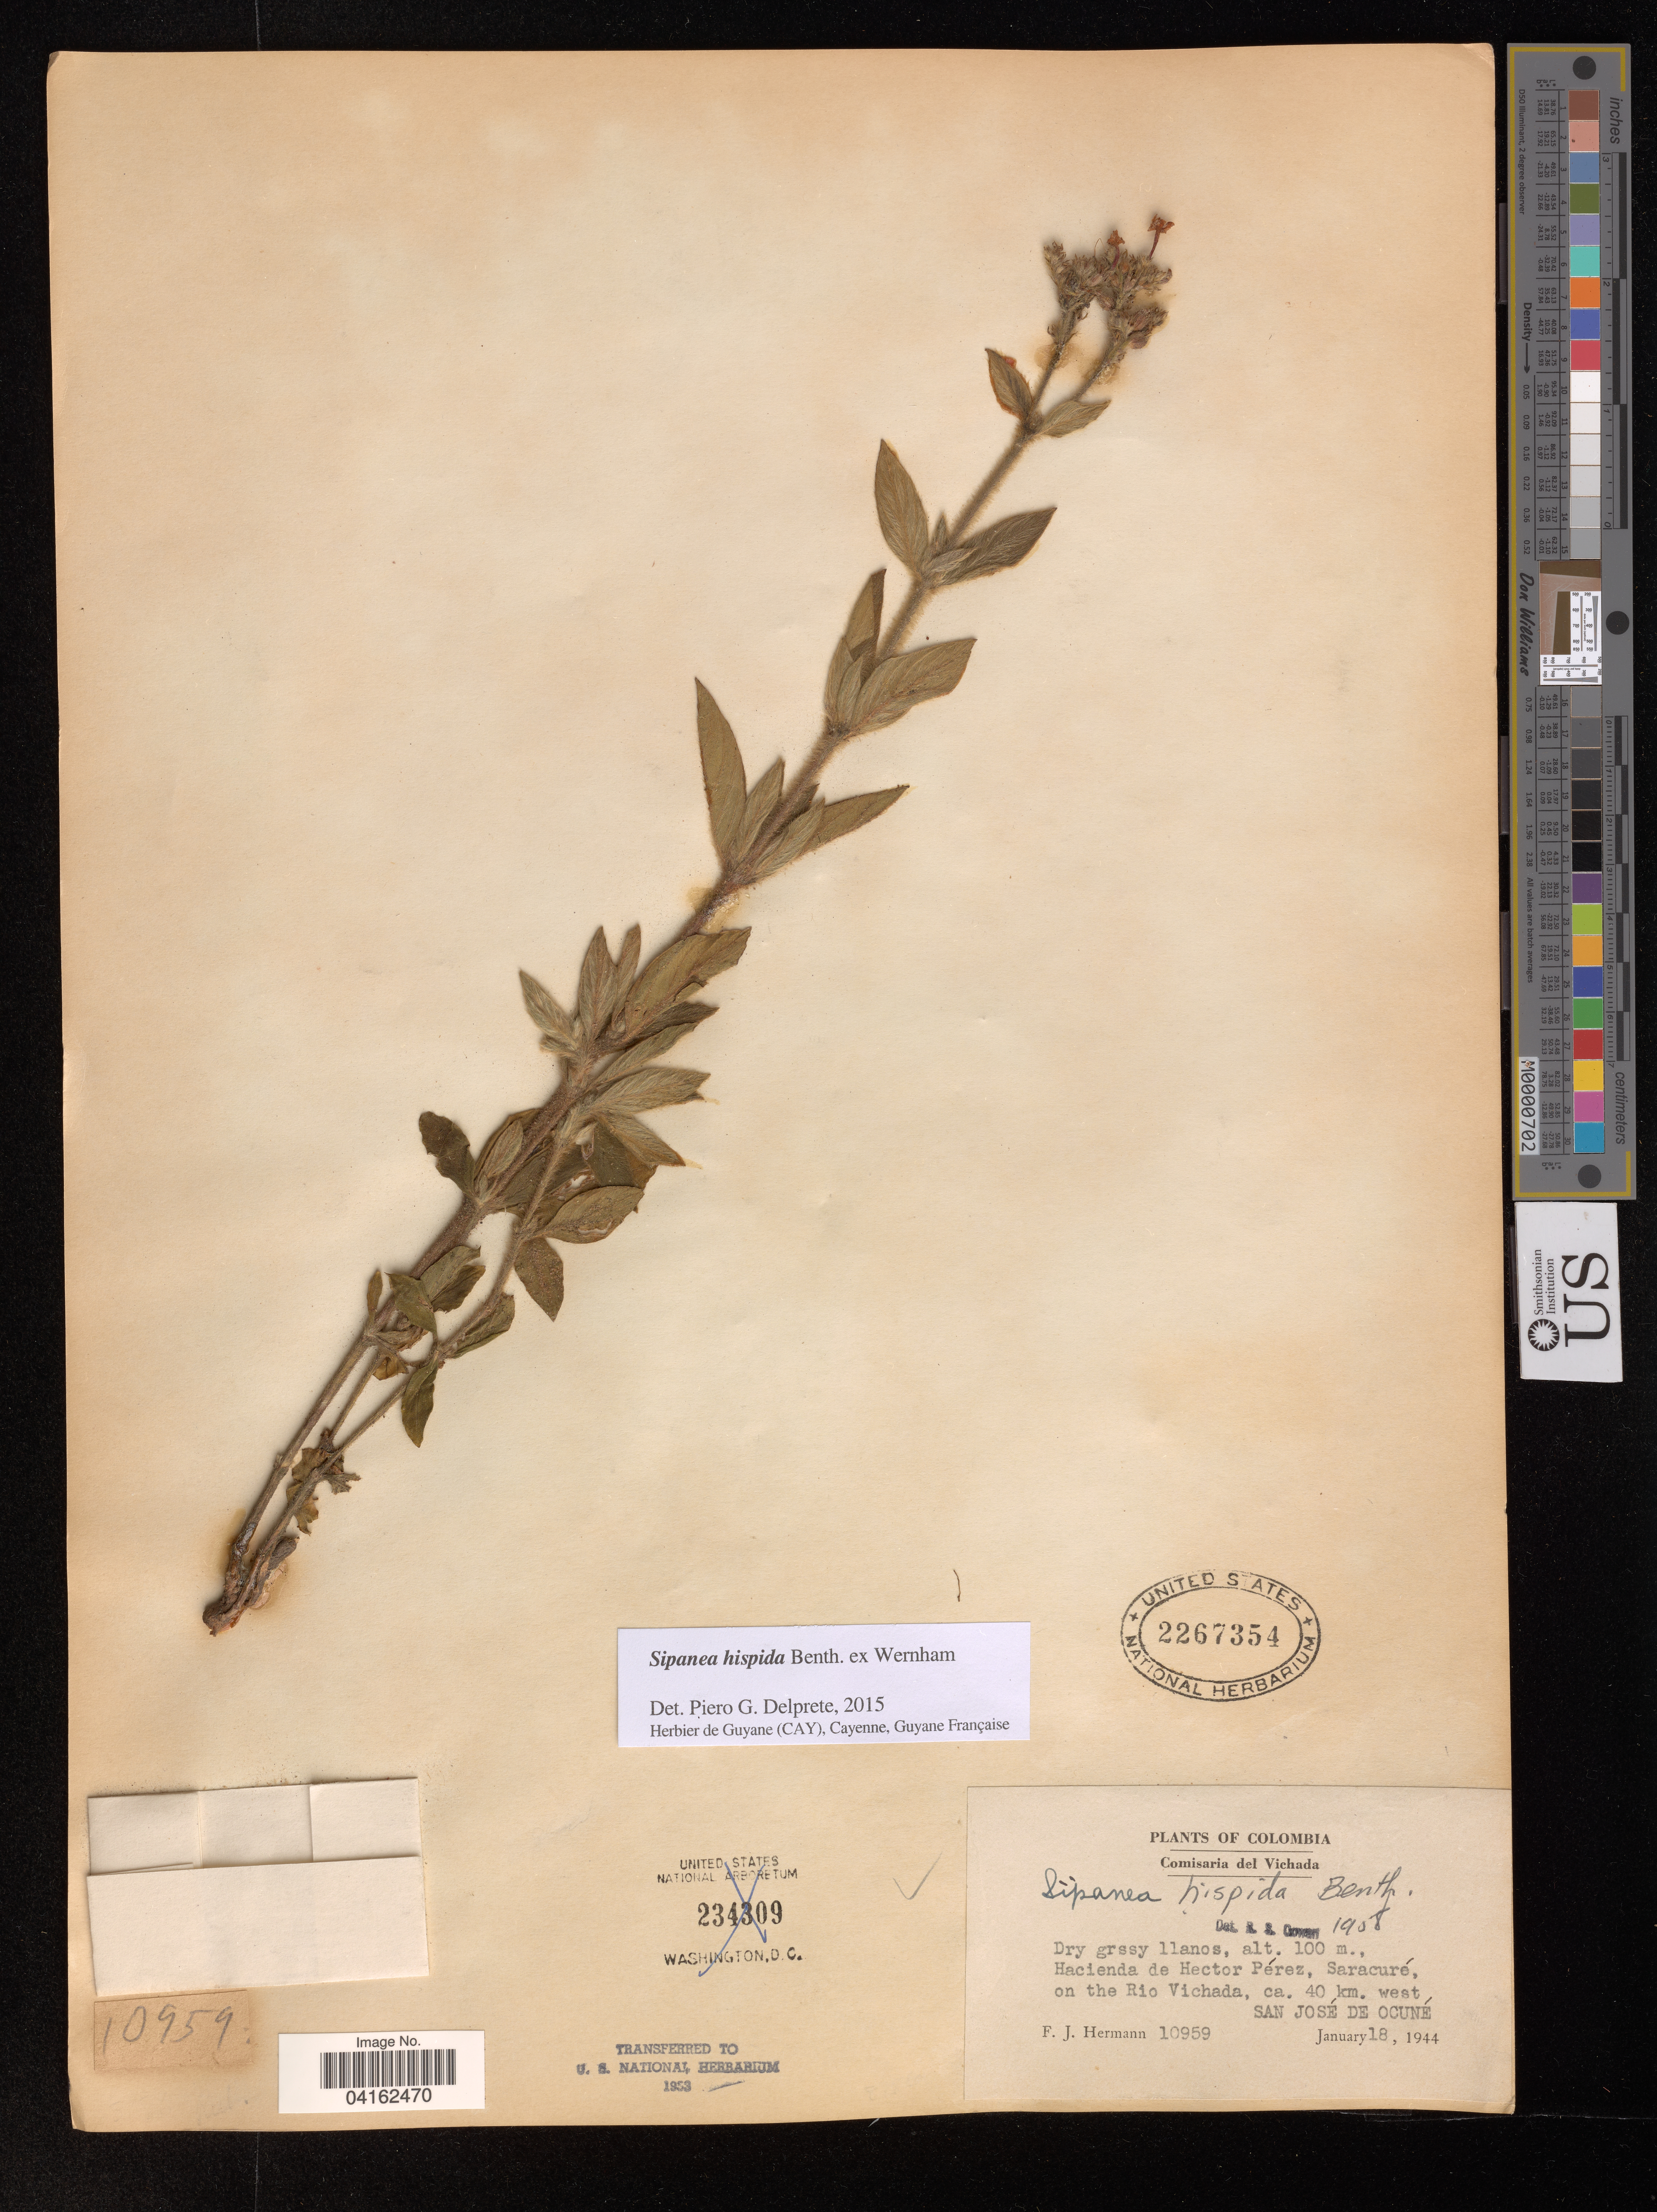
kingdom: Plantae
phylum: Tracheophyta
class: Magnoliopsida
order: Gentianales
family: Rubiaceae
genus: Sipanea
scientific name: Sipanea hispida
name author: Benth. ex Wernham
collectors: F. J. Hermann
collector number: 10959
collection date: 1944-01-18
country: Colombia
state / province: Vichada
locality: Hacienda de Hector Pérez, Saracuré, on the Rio Vichada, ca. 40 km. west San José de Ocuné.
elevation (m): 100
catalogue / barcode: US 2267354